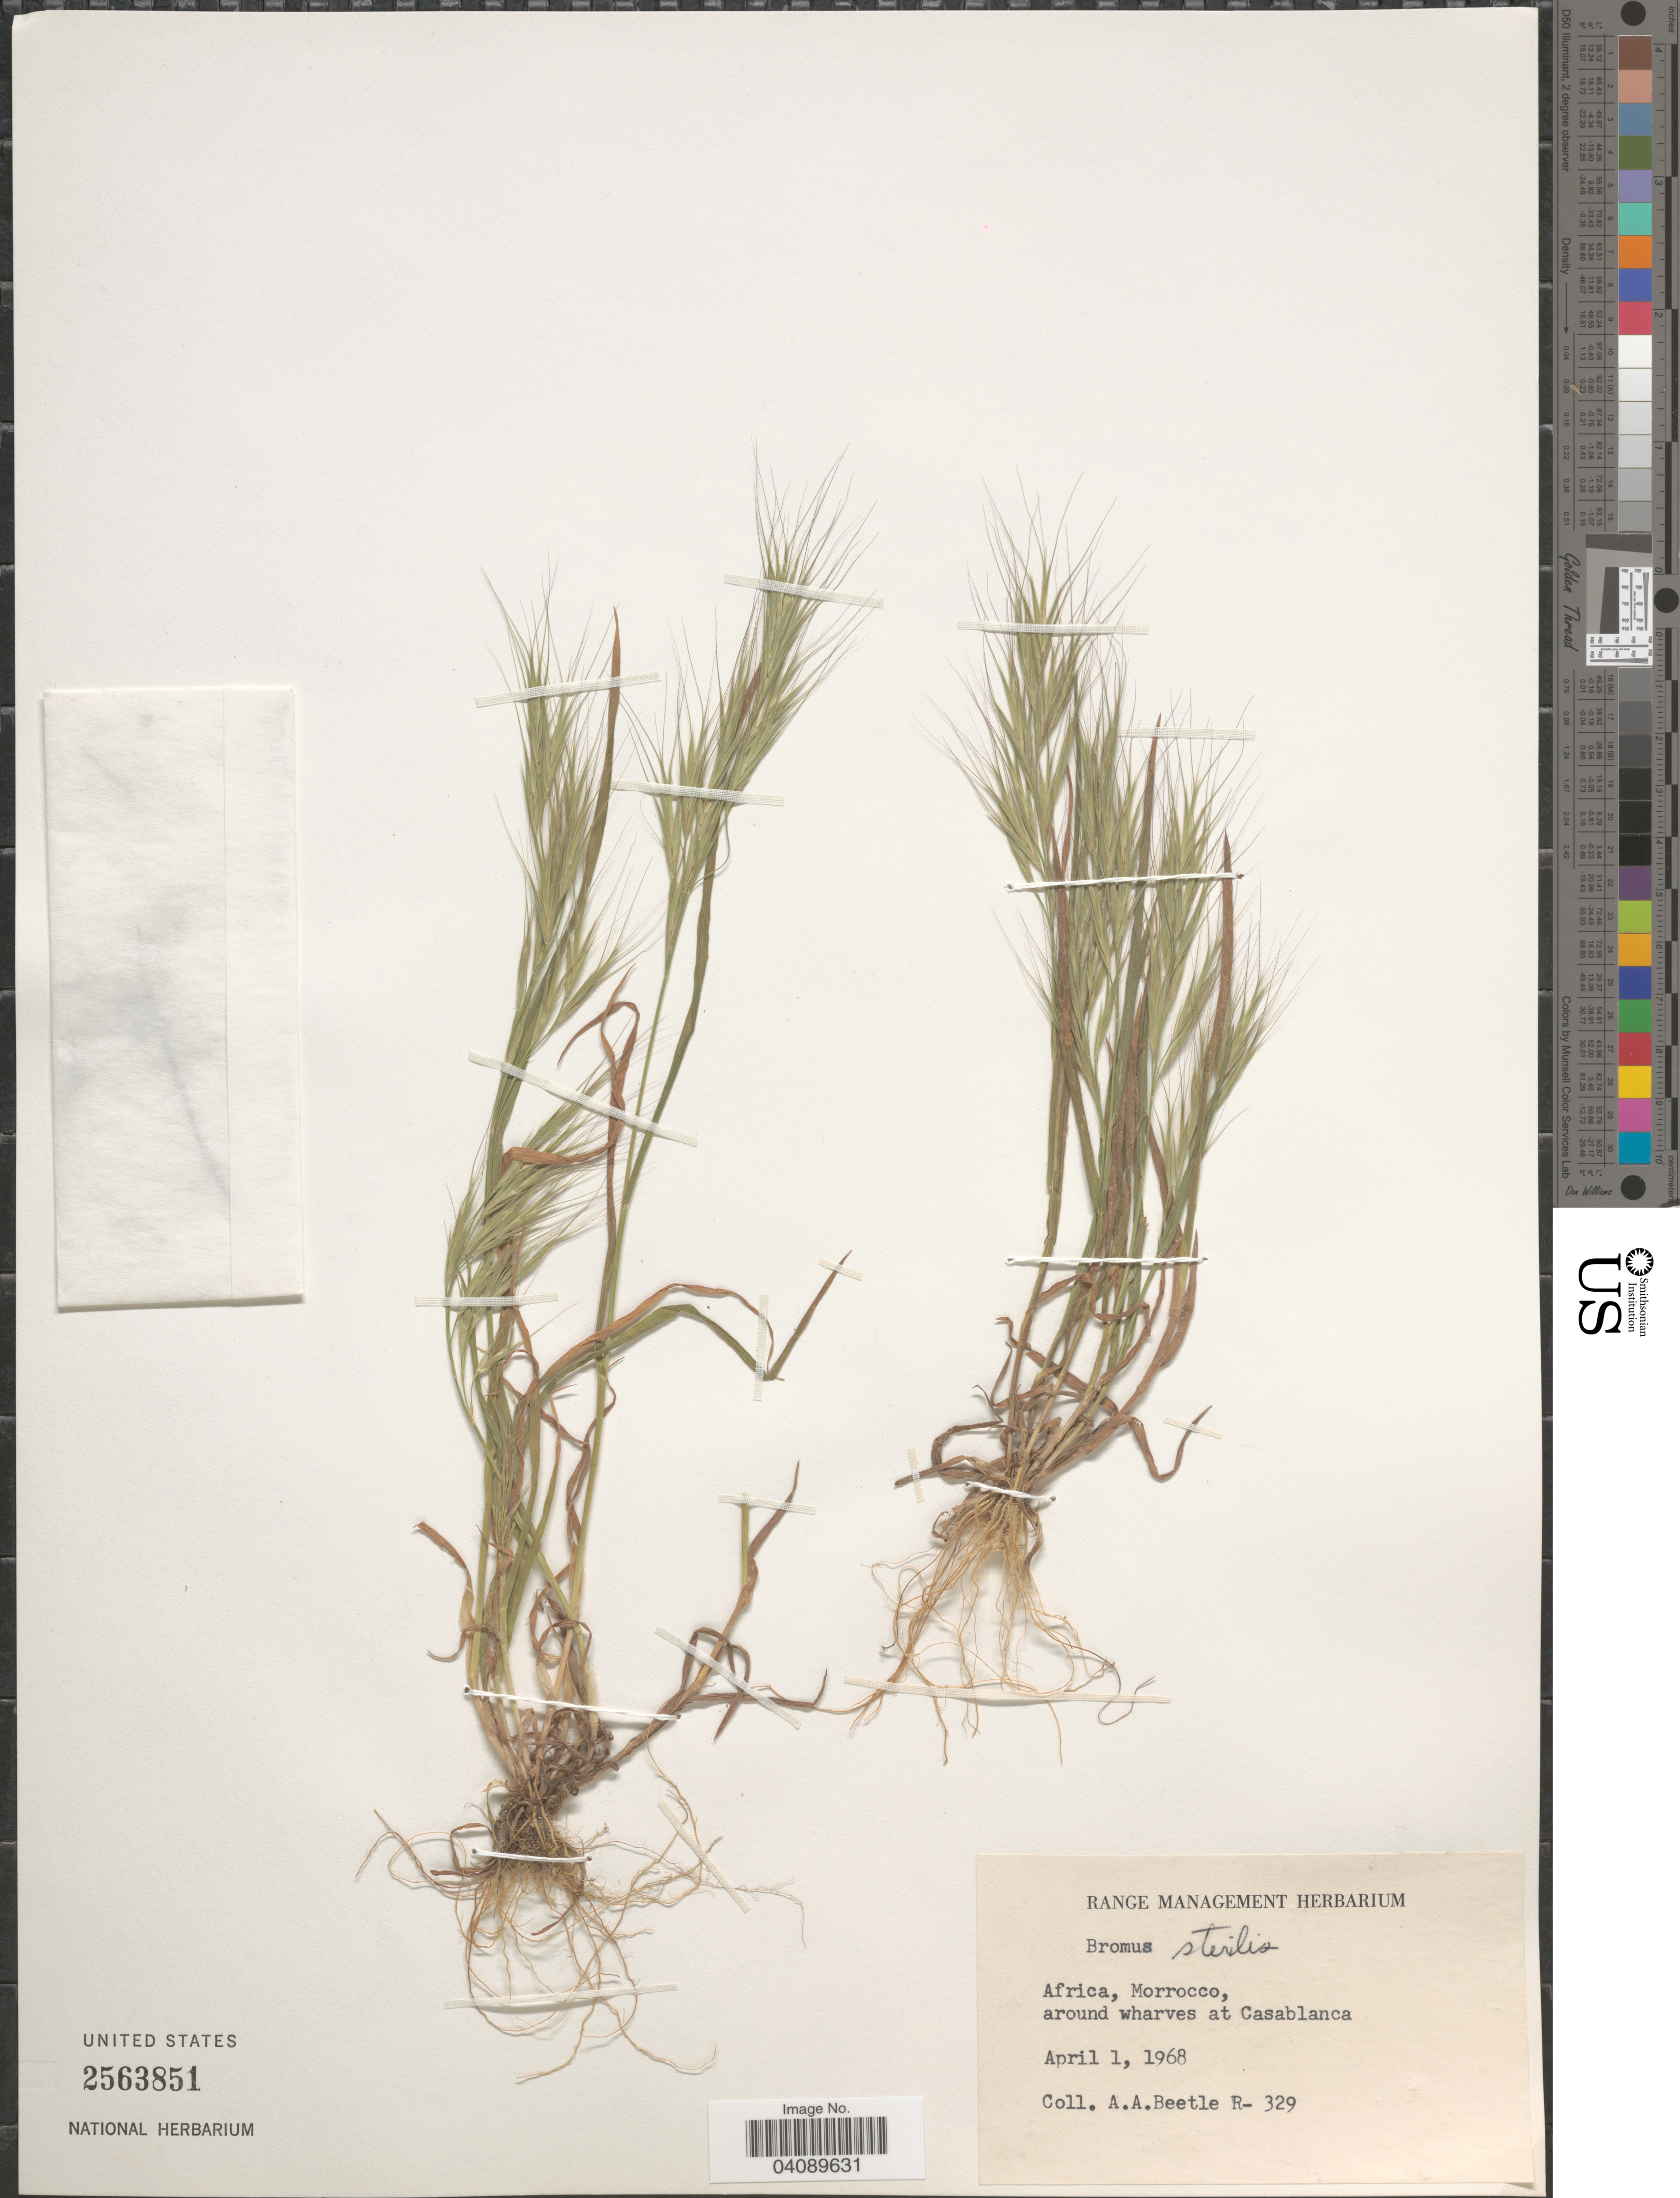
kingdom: Plantae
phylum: Tracheophyta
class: Liliopsida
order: Poales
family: Poaceae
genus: Bromus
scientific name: Bromus sterilis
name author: L.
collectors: A. A. Beetle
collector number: R-329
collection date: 1968-04-01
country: Morocco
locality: Around wharves at Casablanca.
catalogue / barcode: US 2563851